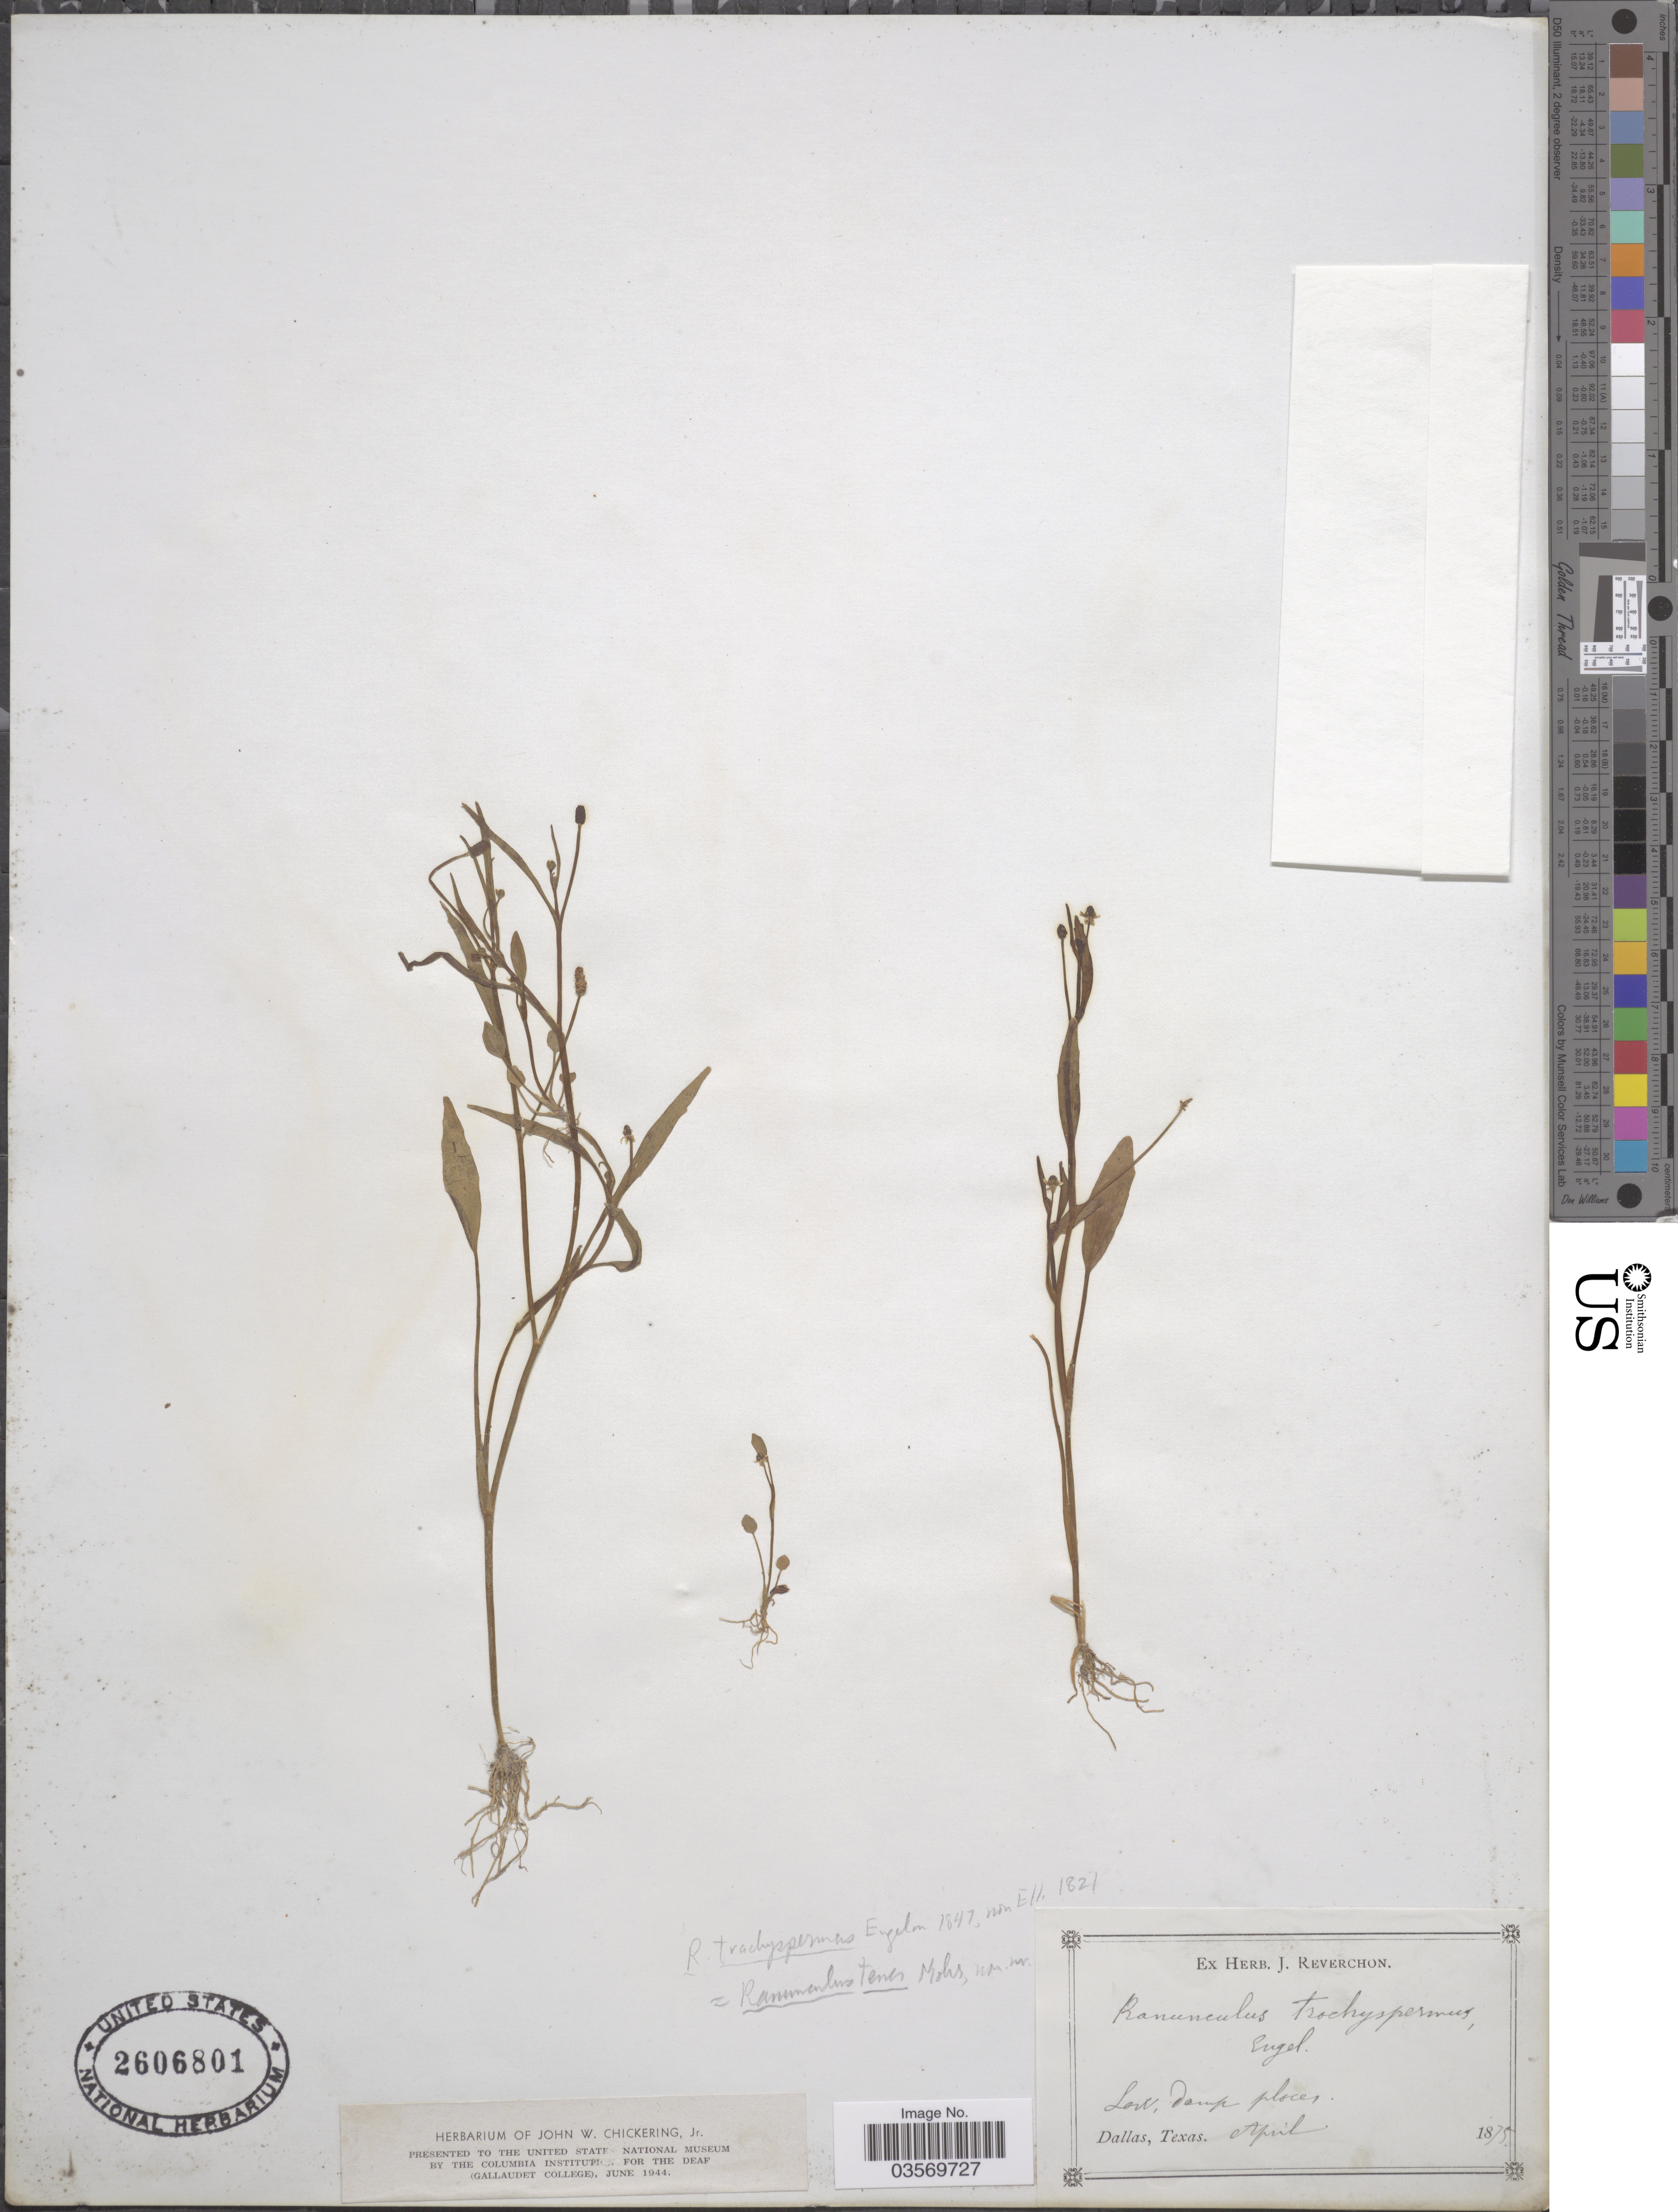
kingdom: Plantae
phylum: Tracheophyta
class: Magnoliopsida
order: Ranunculales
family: Ranunculaceae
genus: Ranunculus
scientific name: Ranunculus tener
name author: C. Mohr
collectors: ex herb. J. Reverchon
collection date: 1875-04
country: United States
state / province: Texas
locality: Dallas.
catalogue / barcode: US 2606801